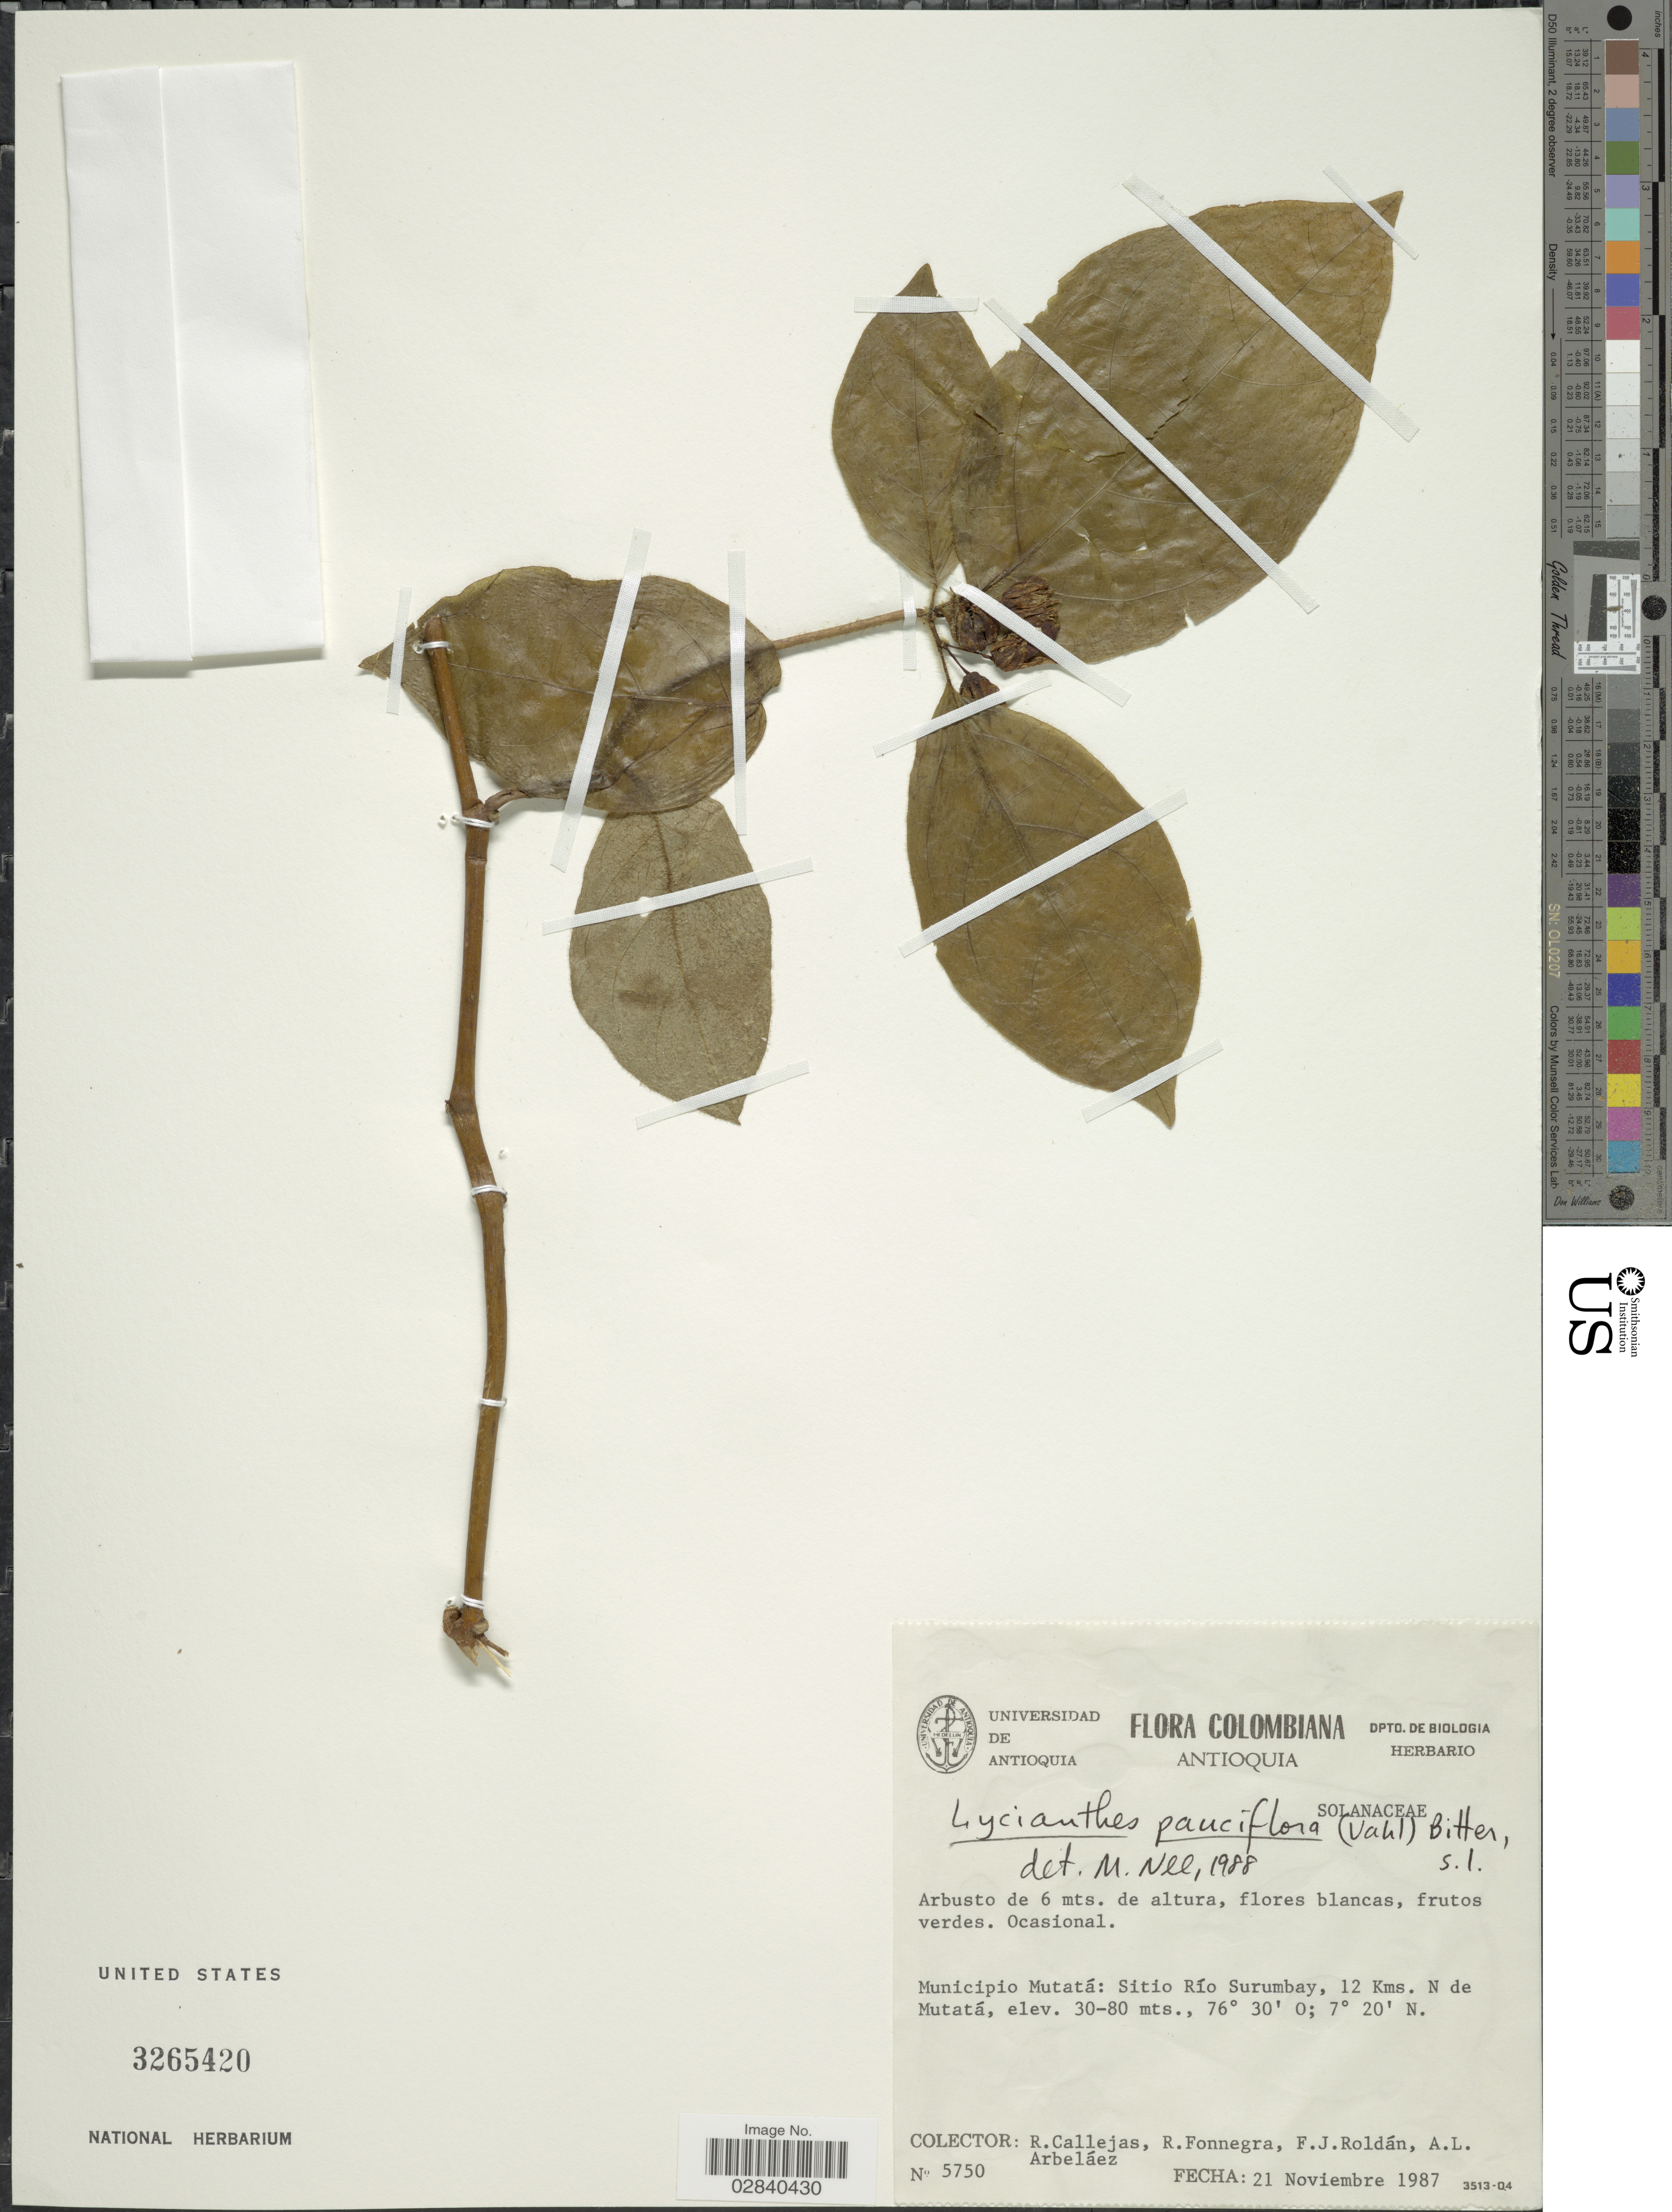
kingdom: Plantae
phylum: Tracheophyta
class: Magnoliopsida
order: Solanales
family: Solanaceae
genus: Lycianthes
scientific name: Lycianthes pauciflora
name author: (Vahl) Bitter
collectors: R. Callejas, R. Fonnegra, F. J. Roldán & A. Arbeláez Alvarez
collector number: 5750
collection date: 1987-11-21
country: Colombia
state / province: Antioquia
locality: Municipio Mutatá: Sitio Río Surumbay, 12 Kms. N de Mutatá.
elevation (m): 30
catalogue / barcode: US 3265420